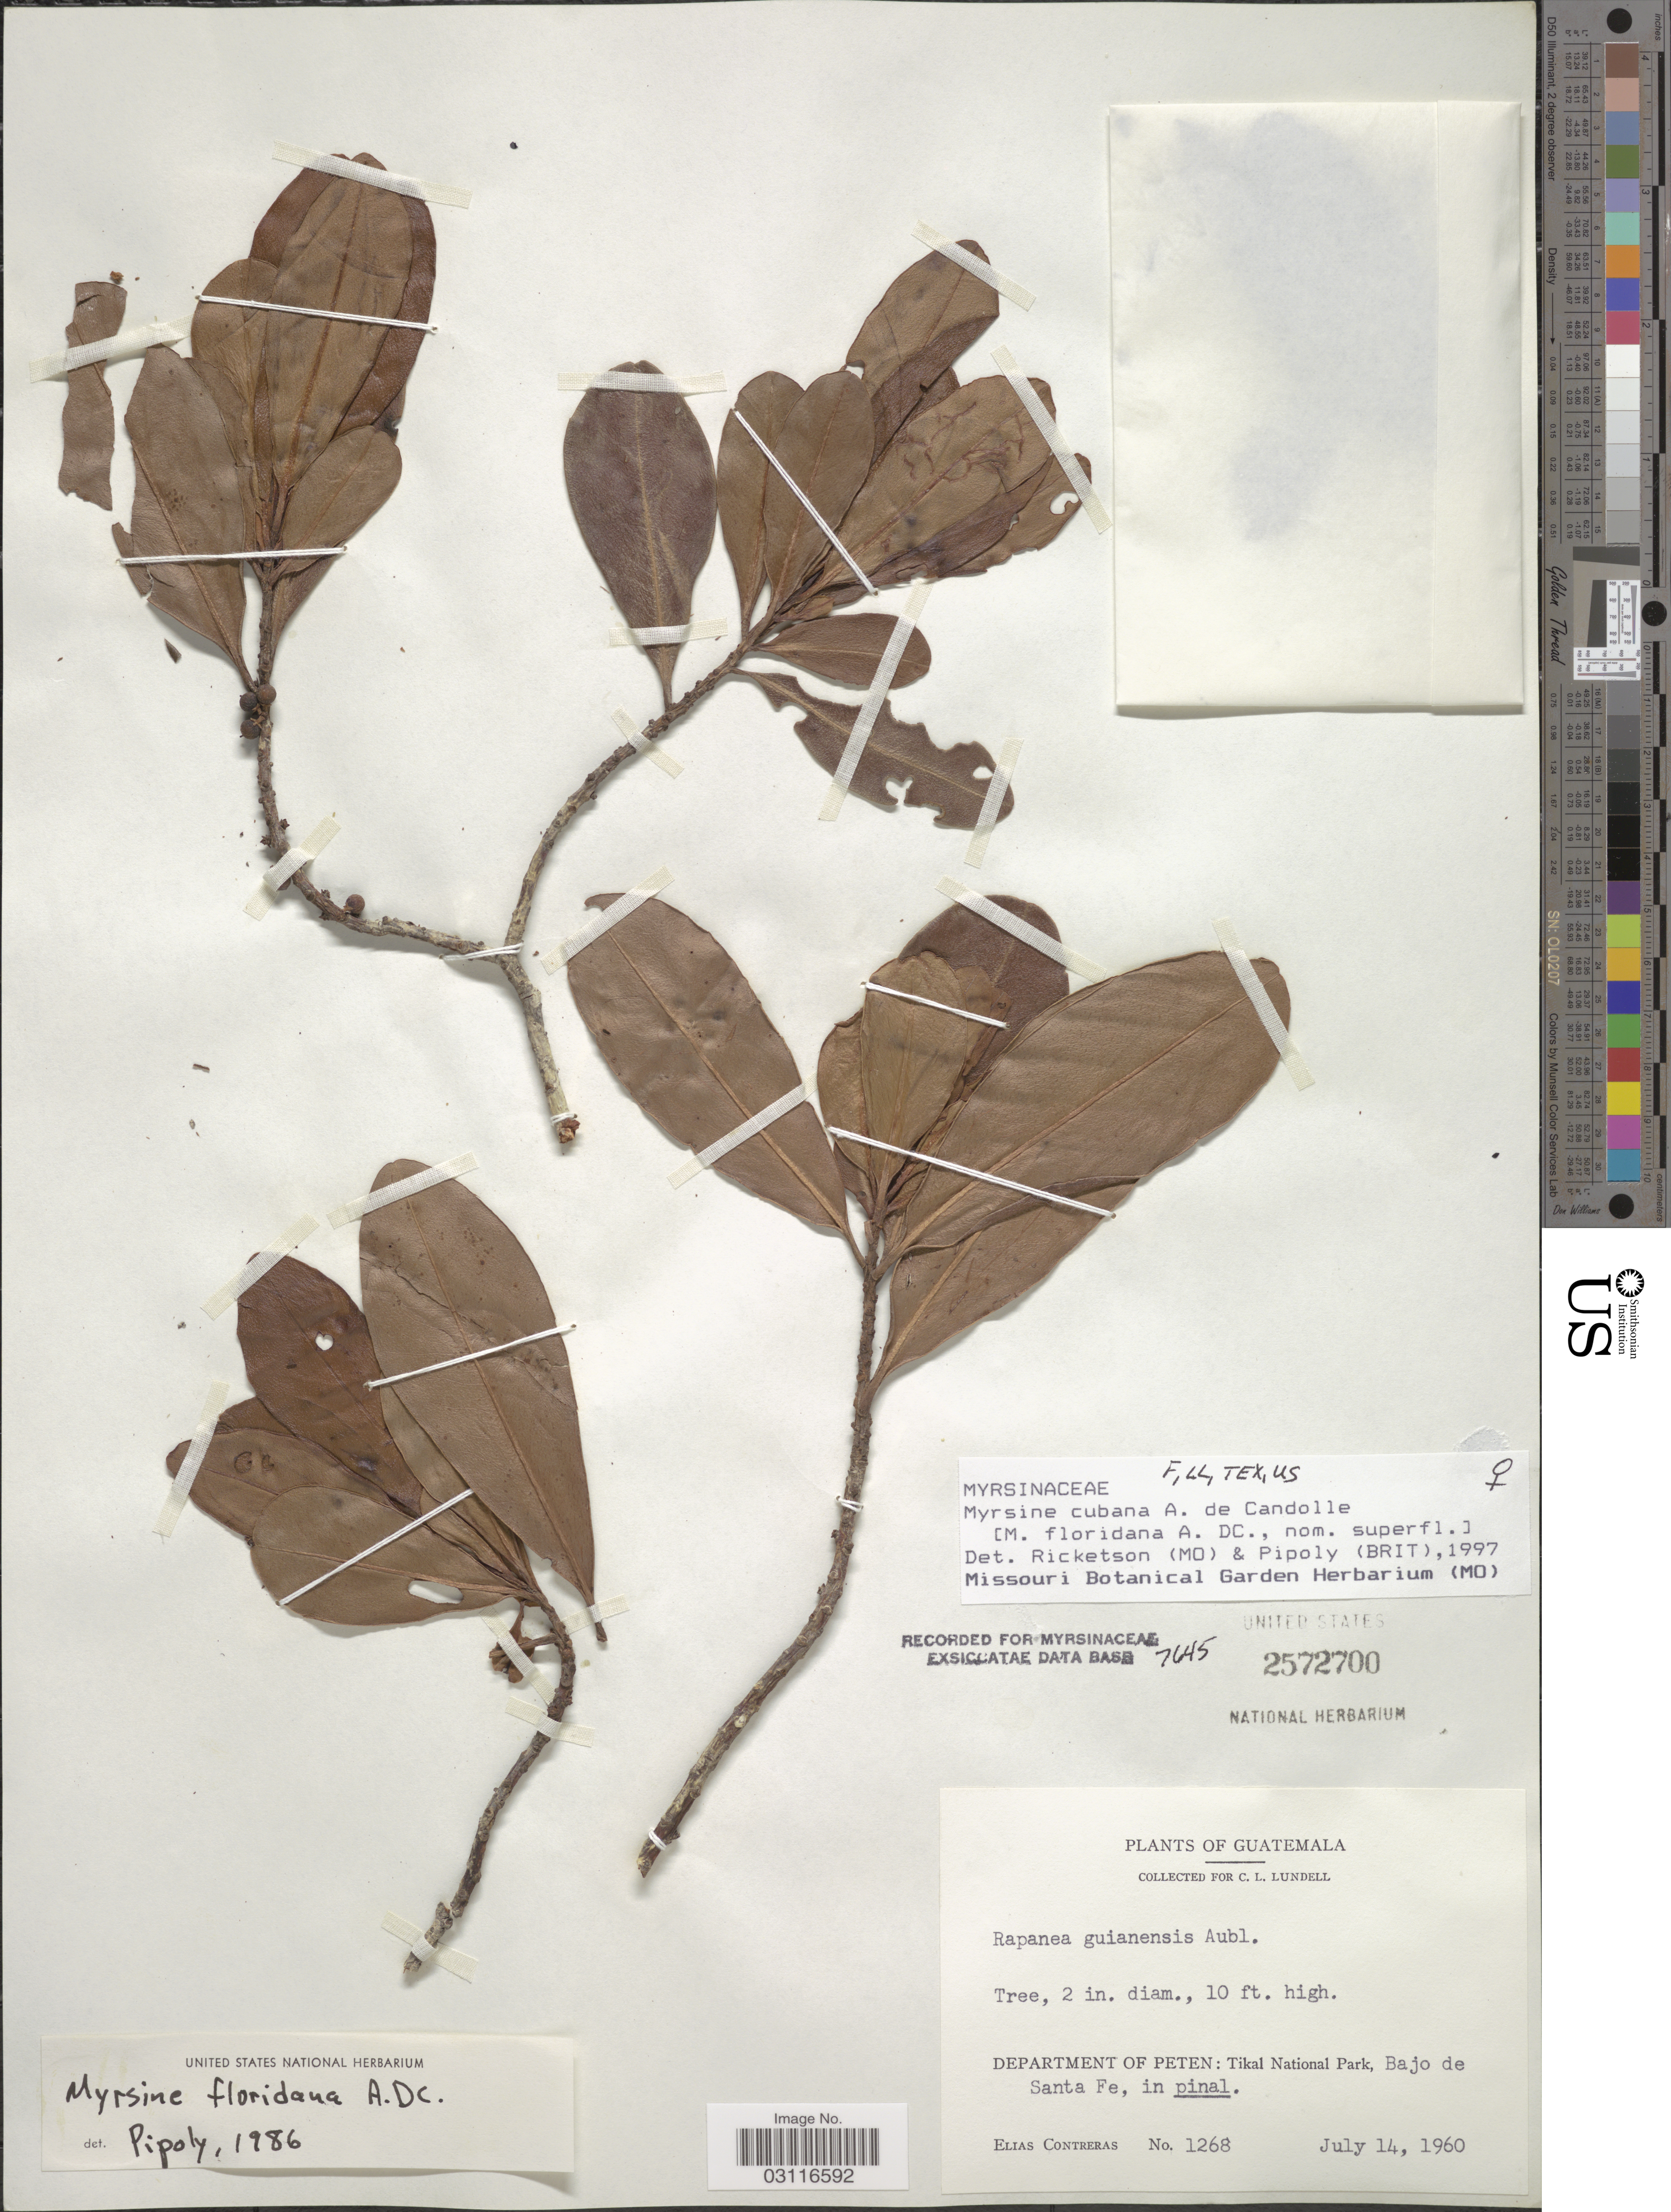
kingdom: Plantae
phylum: Tracheophyta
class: Magnoliopsida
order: Ericales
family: Primulaceae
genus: Myrsine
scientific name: Myrsine cubana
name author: A. DC.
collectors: E. Contreras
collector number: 1268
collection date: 1960-07-14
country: Guatemala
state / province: El Petén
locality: Department of Peten: Tikal National Park, Bajo de Santa Fe, in pinal.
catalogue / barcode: US 2572700